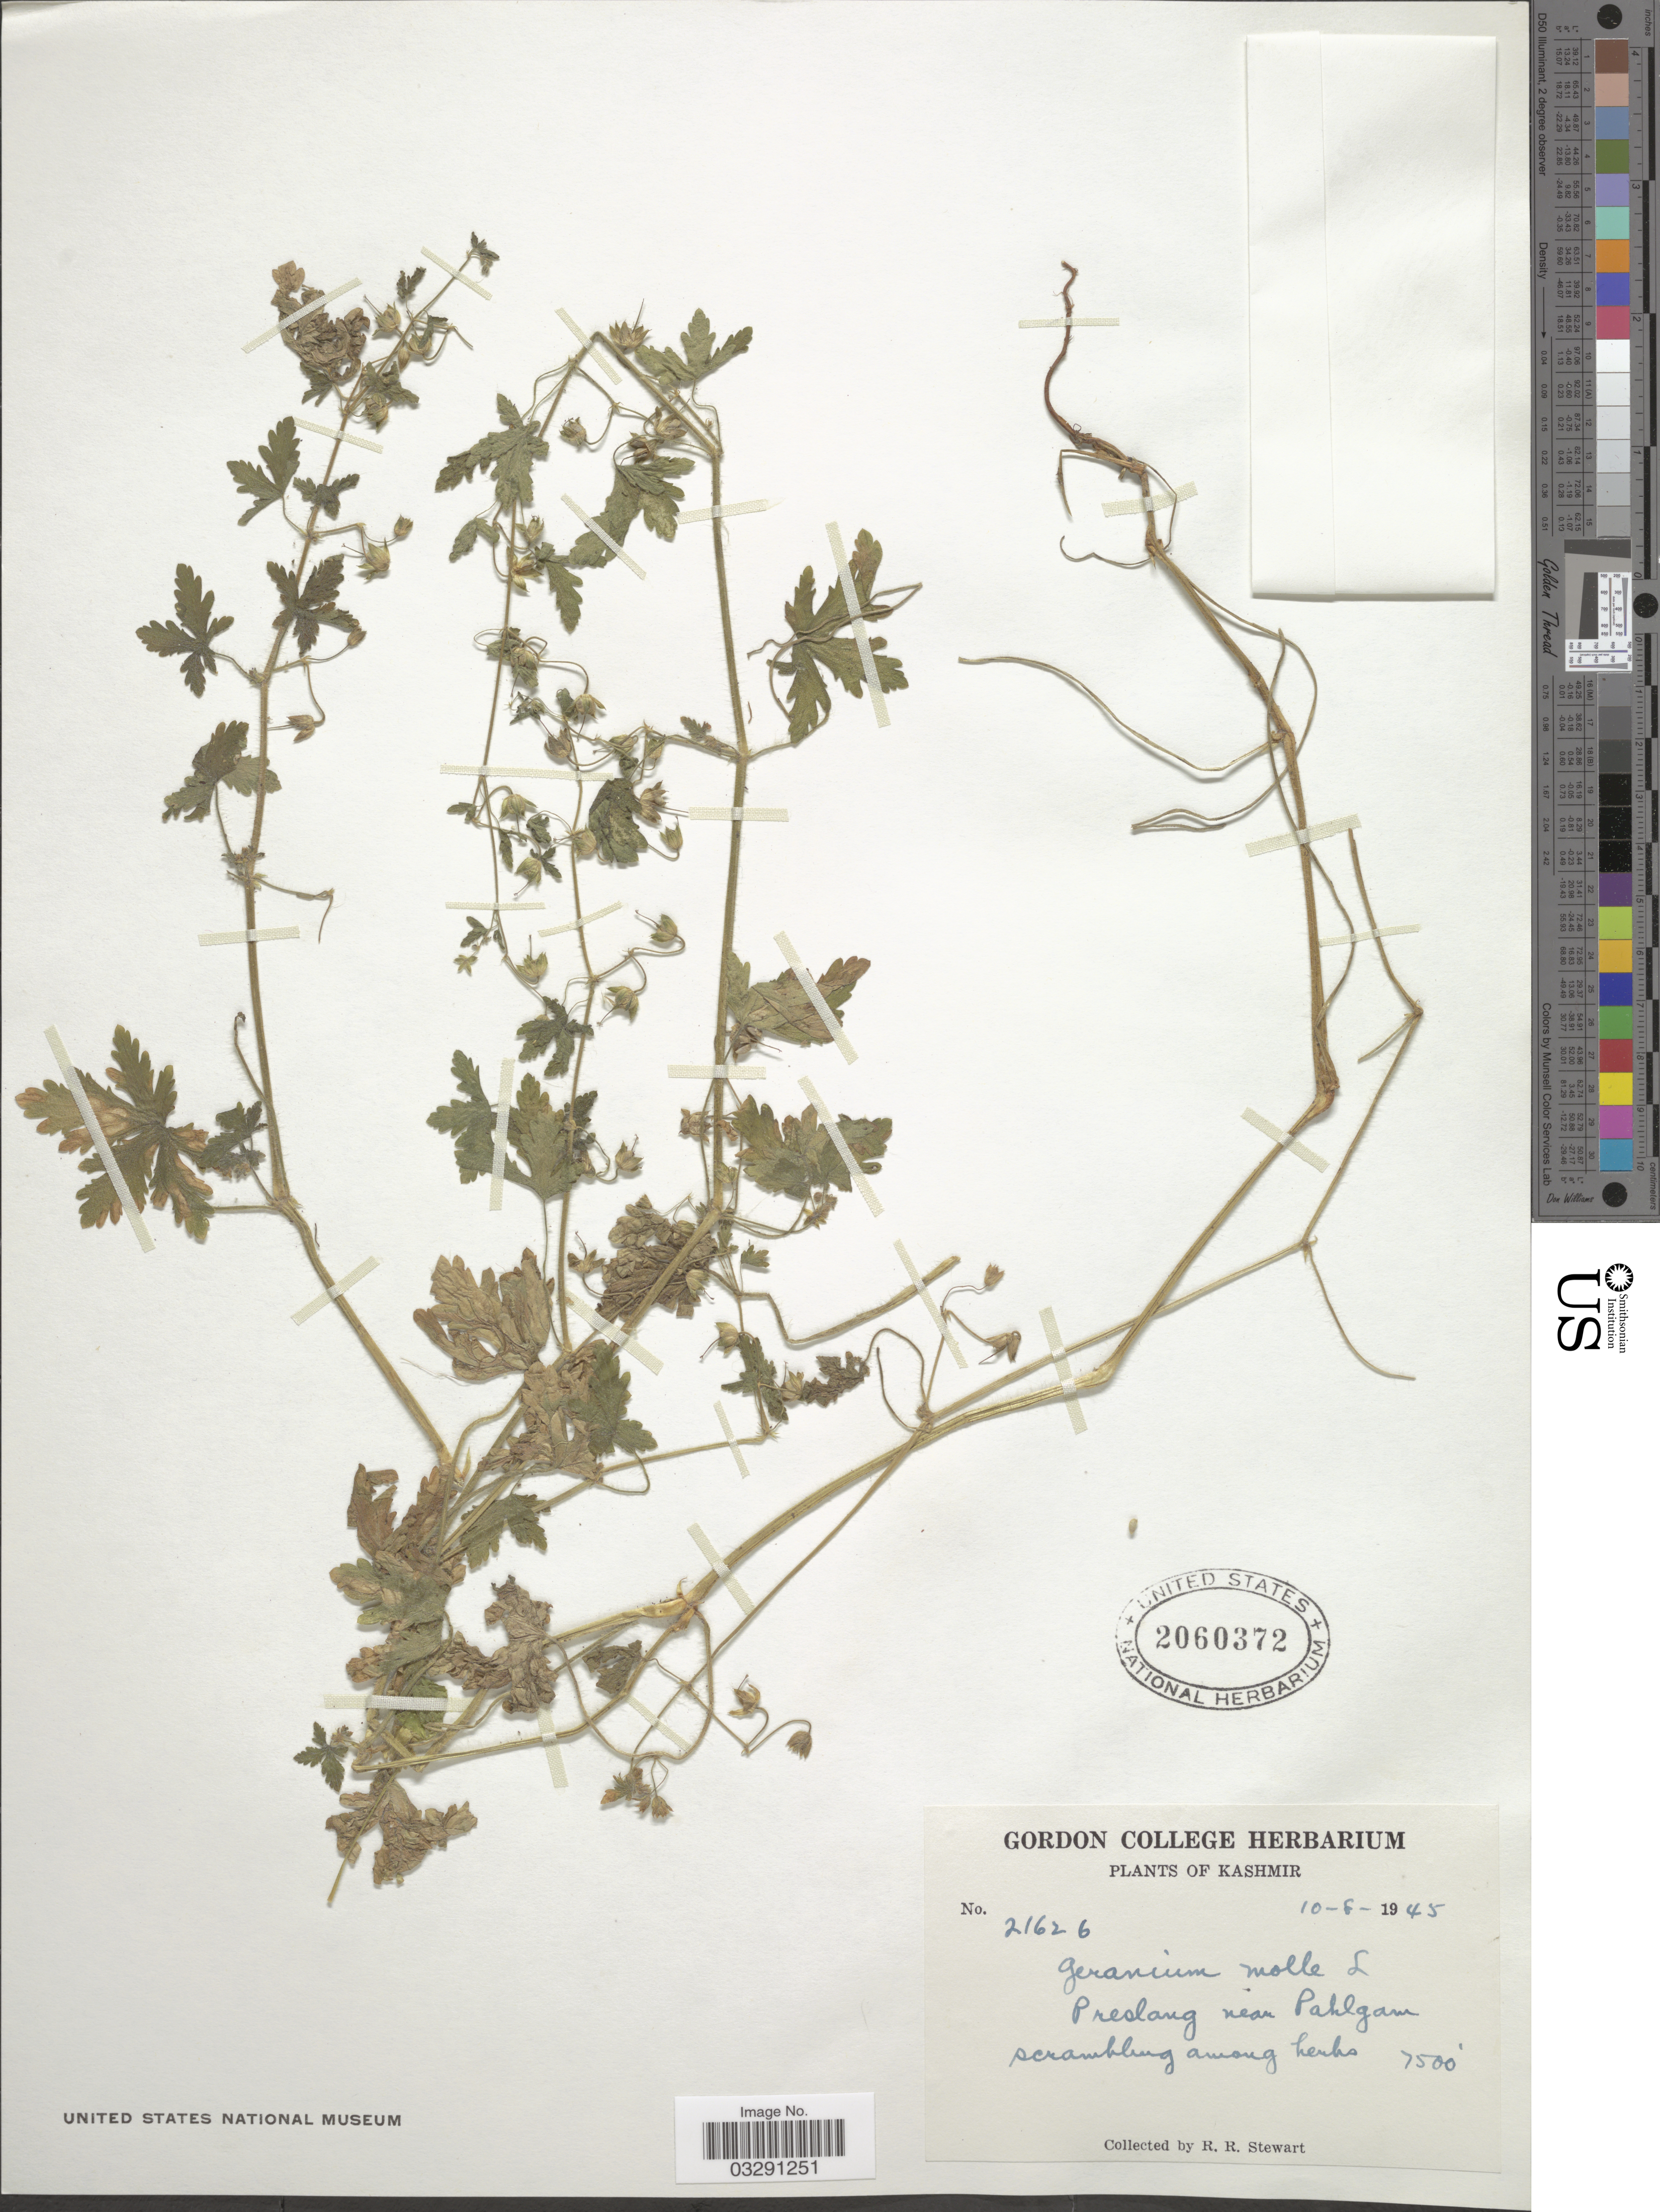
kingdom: Plantae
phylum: Tracheophyta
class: Magnoliopsida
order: Geraniales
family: Geraniaceae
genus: Geranium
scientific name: Geranium molle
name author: L.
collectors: R. Stewart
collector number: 21626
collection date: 1945-08-10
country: India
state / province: Jammu and Kashmir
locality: Preslang near Pahlgam.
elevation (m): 2286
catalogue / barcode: US 2060372